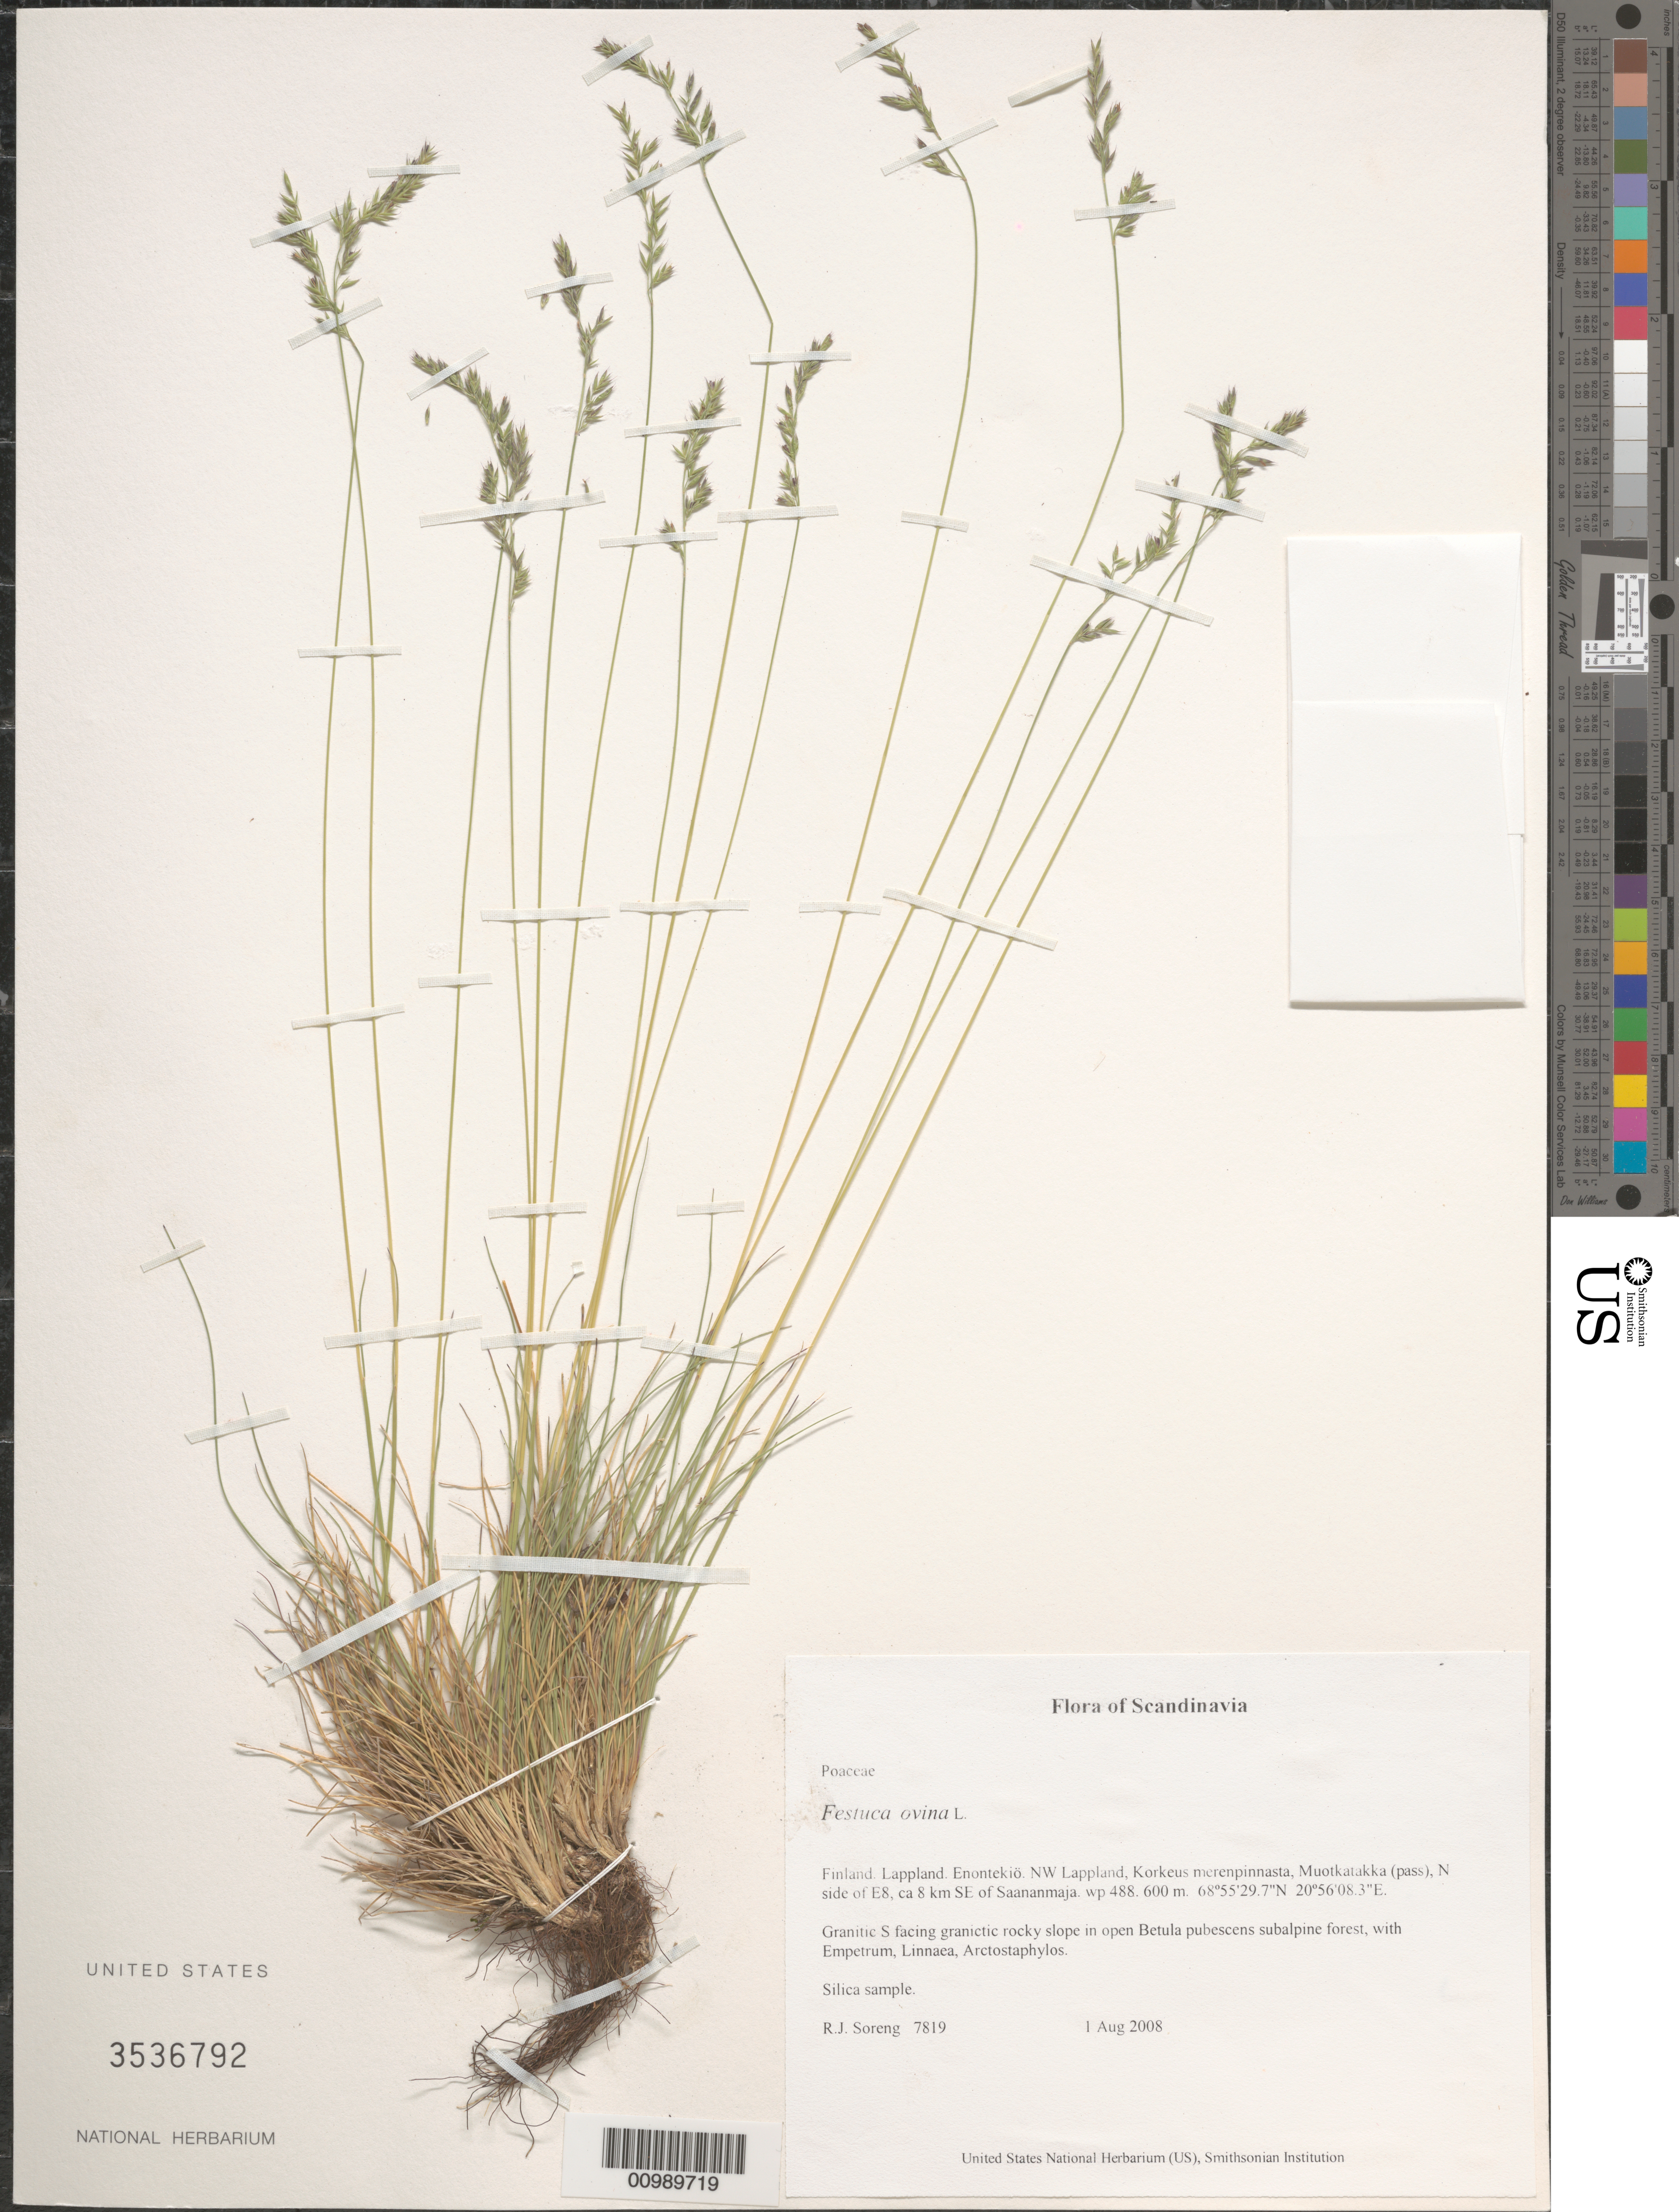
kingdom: Plantae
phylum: Tracheophyta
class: Liliopsida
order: Poales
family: Poaceae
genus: Festuca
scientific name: Festuca ovina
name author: Hack.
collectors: R. J. Soreng & N. L. Soreng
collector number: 7819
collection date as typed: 01 Aug 2008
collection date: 2008-08-01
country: Finland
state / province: Lappi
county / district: Enontekiö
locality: NW Lappland, Korkeus merenpinnasta, Muotkatakka (pass), N side of E8, ca 8 km SE of Saananmaja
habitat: Granitic S facing granictic rocky slope in open Betula pubescens subalpine forest, with Empetrum, Linnaea, Arctostaphylos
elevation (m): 600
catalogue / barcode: US 3536792